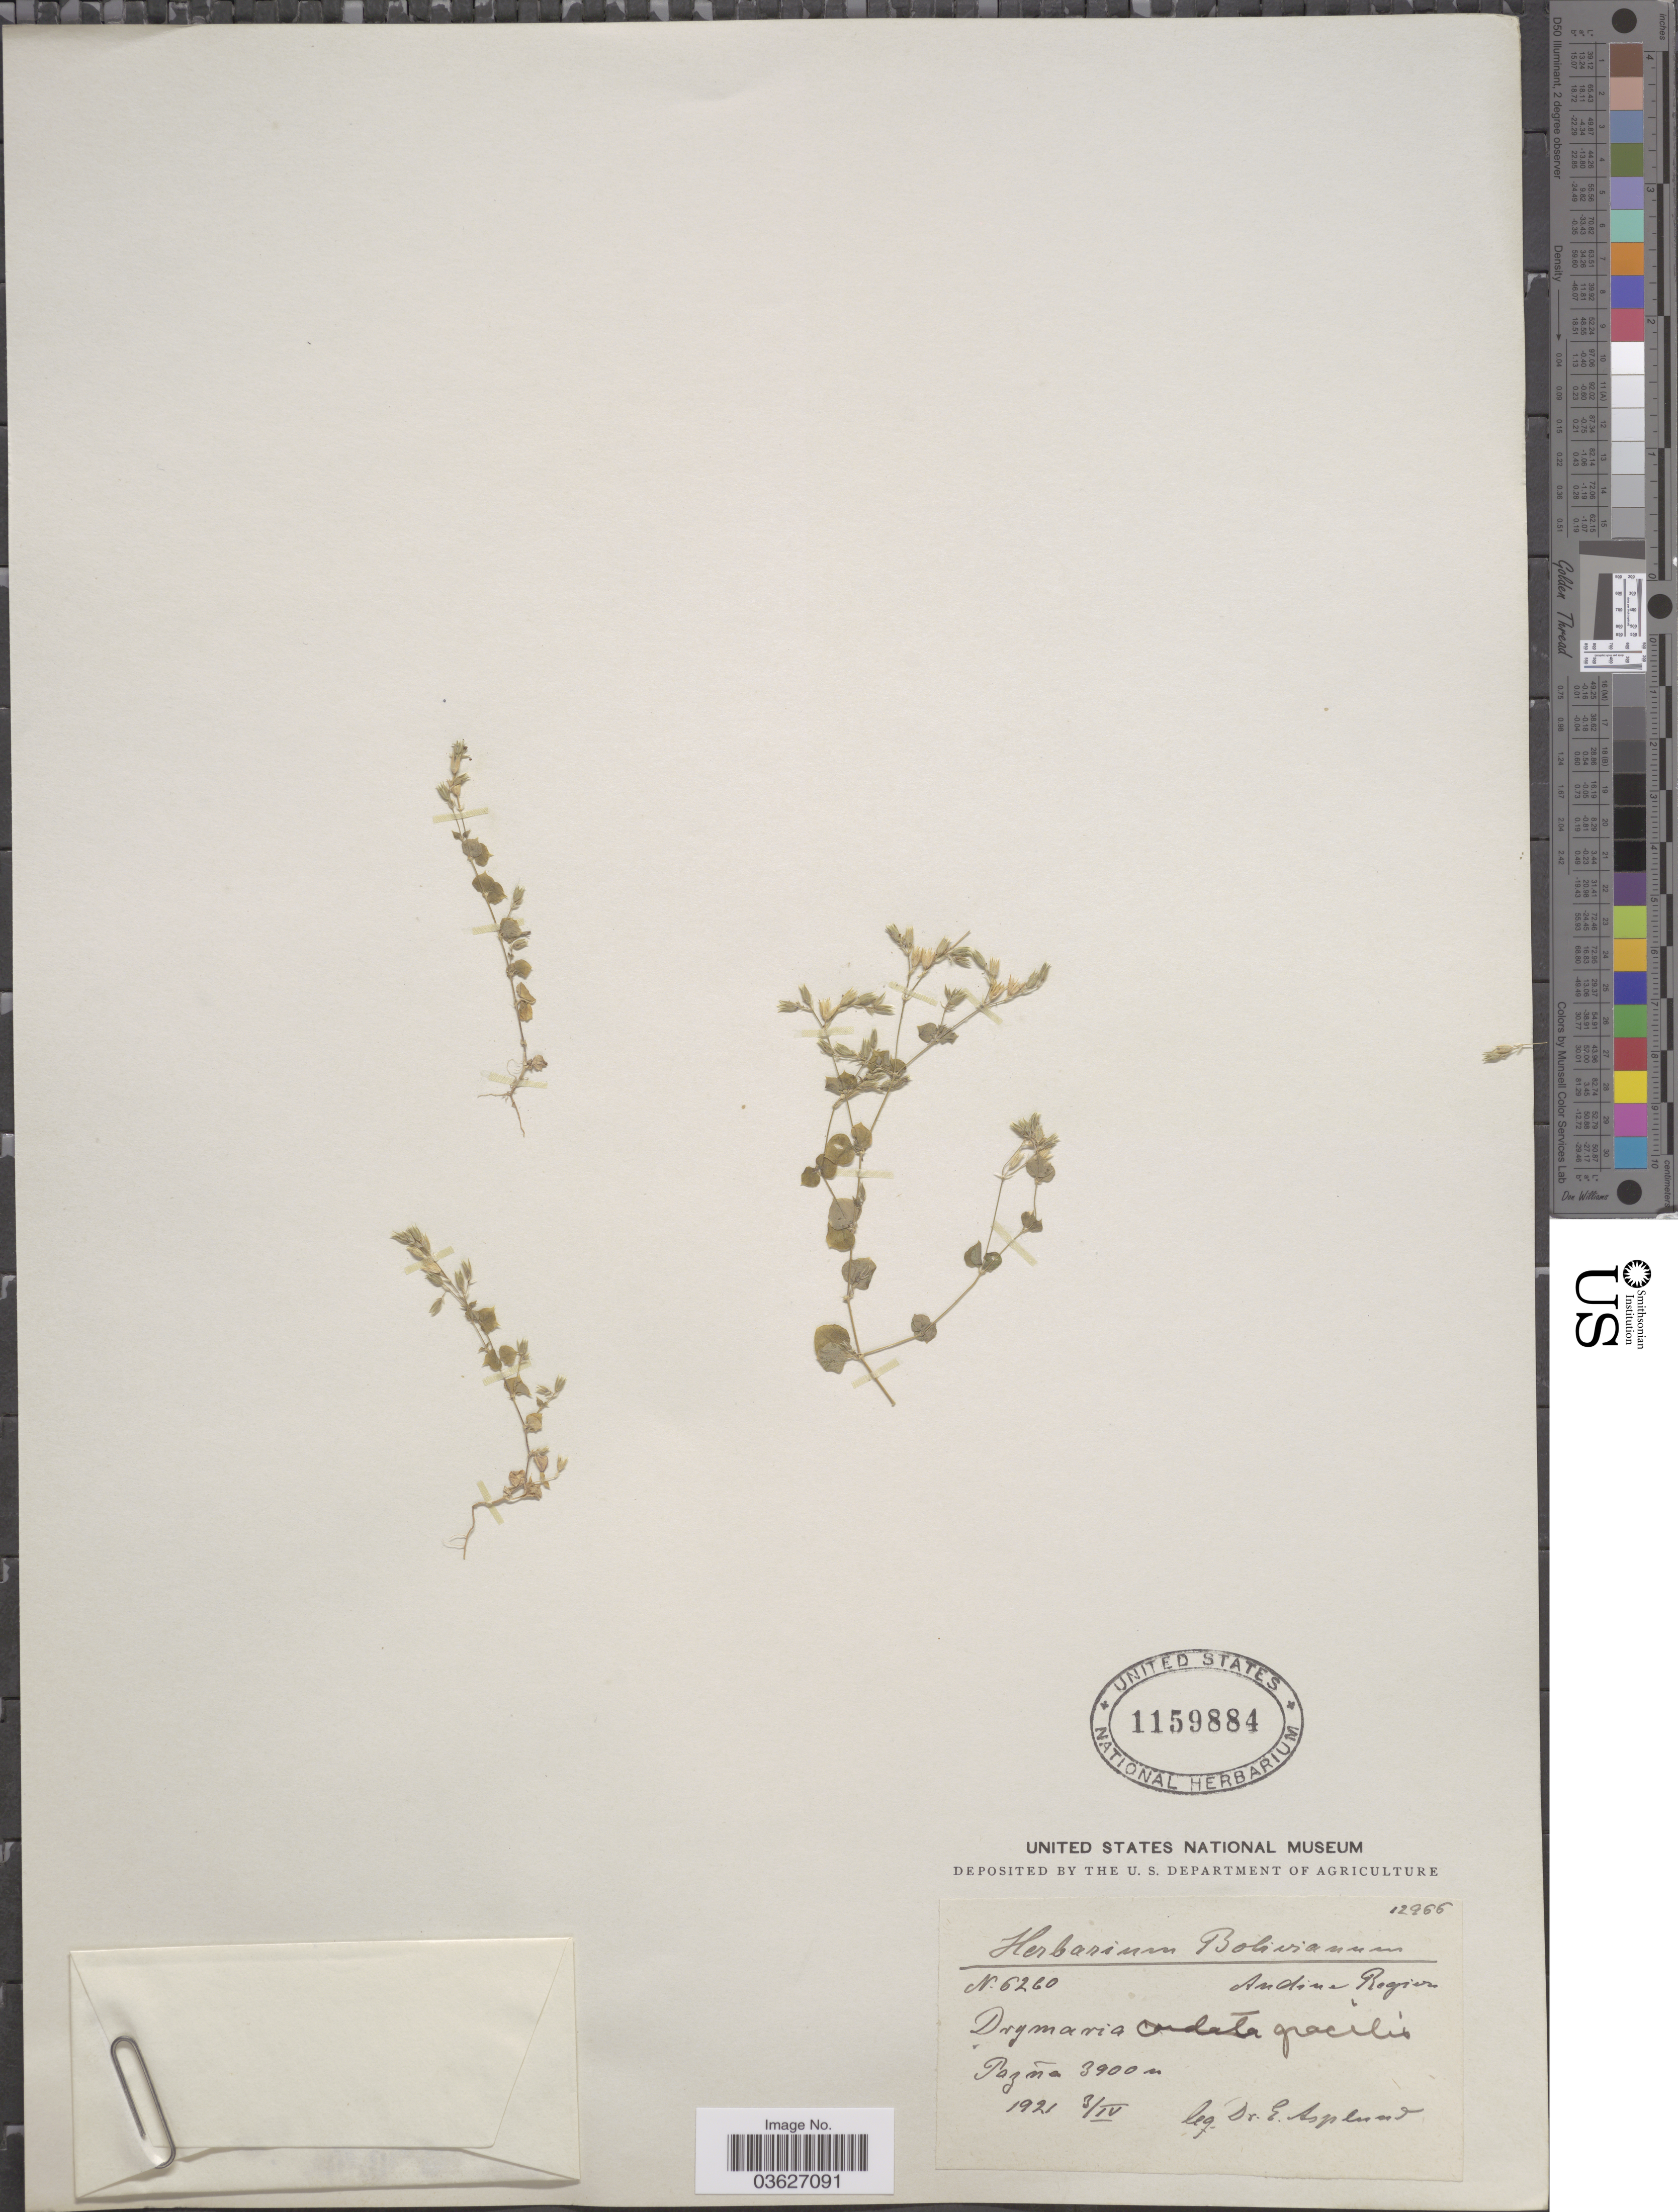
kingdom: Plantae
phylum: Tracheophyta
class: Magnoliopsida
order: Caryophyllales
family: Caryophyllaceae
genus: Drymaria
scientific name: Drymaria gracilis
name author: Cham. & Schltdl.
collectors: E. Asplund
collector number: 12966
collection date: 1921-04-03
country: Bolivia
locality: Andine Region. Pazña.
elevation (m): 3900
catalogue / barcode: US 1159884